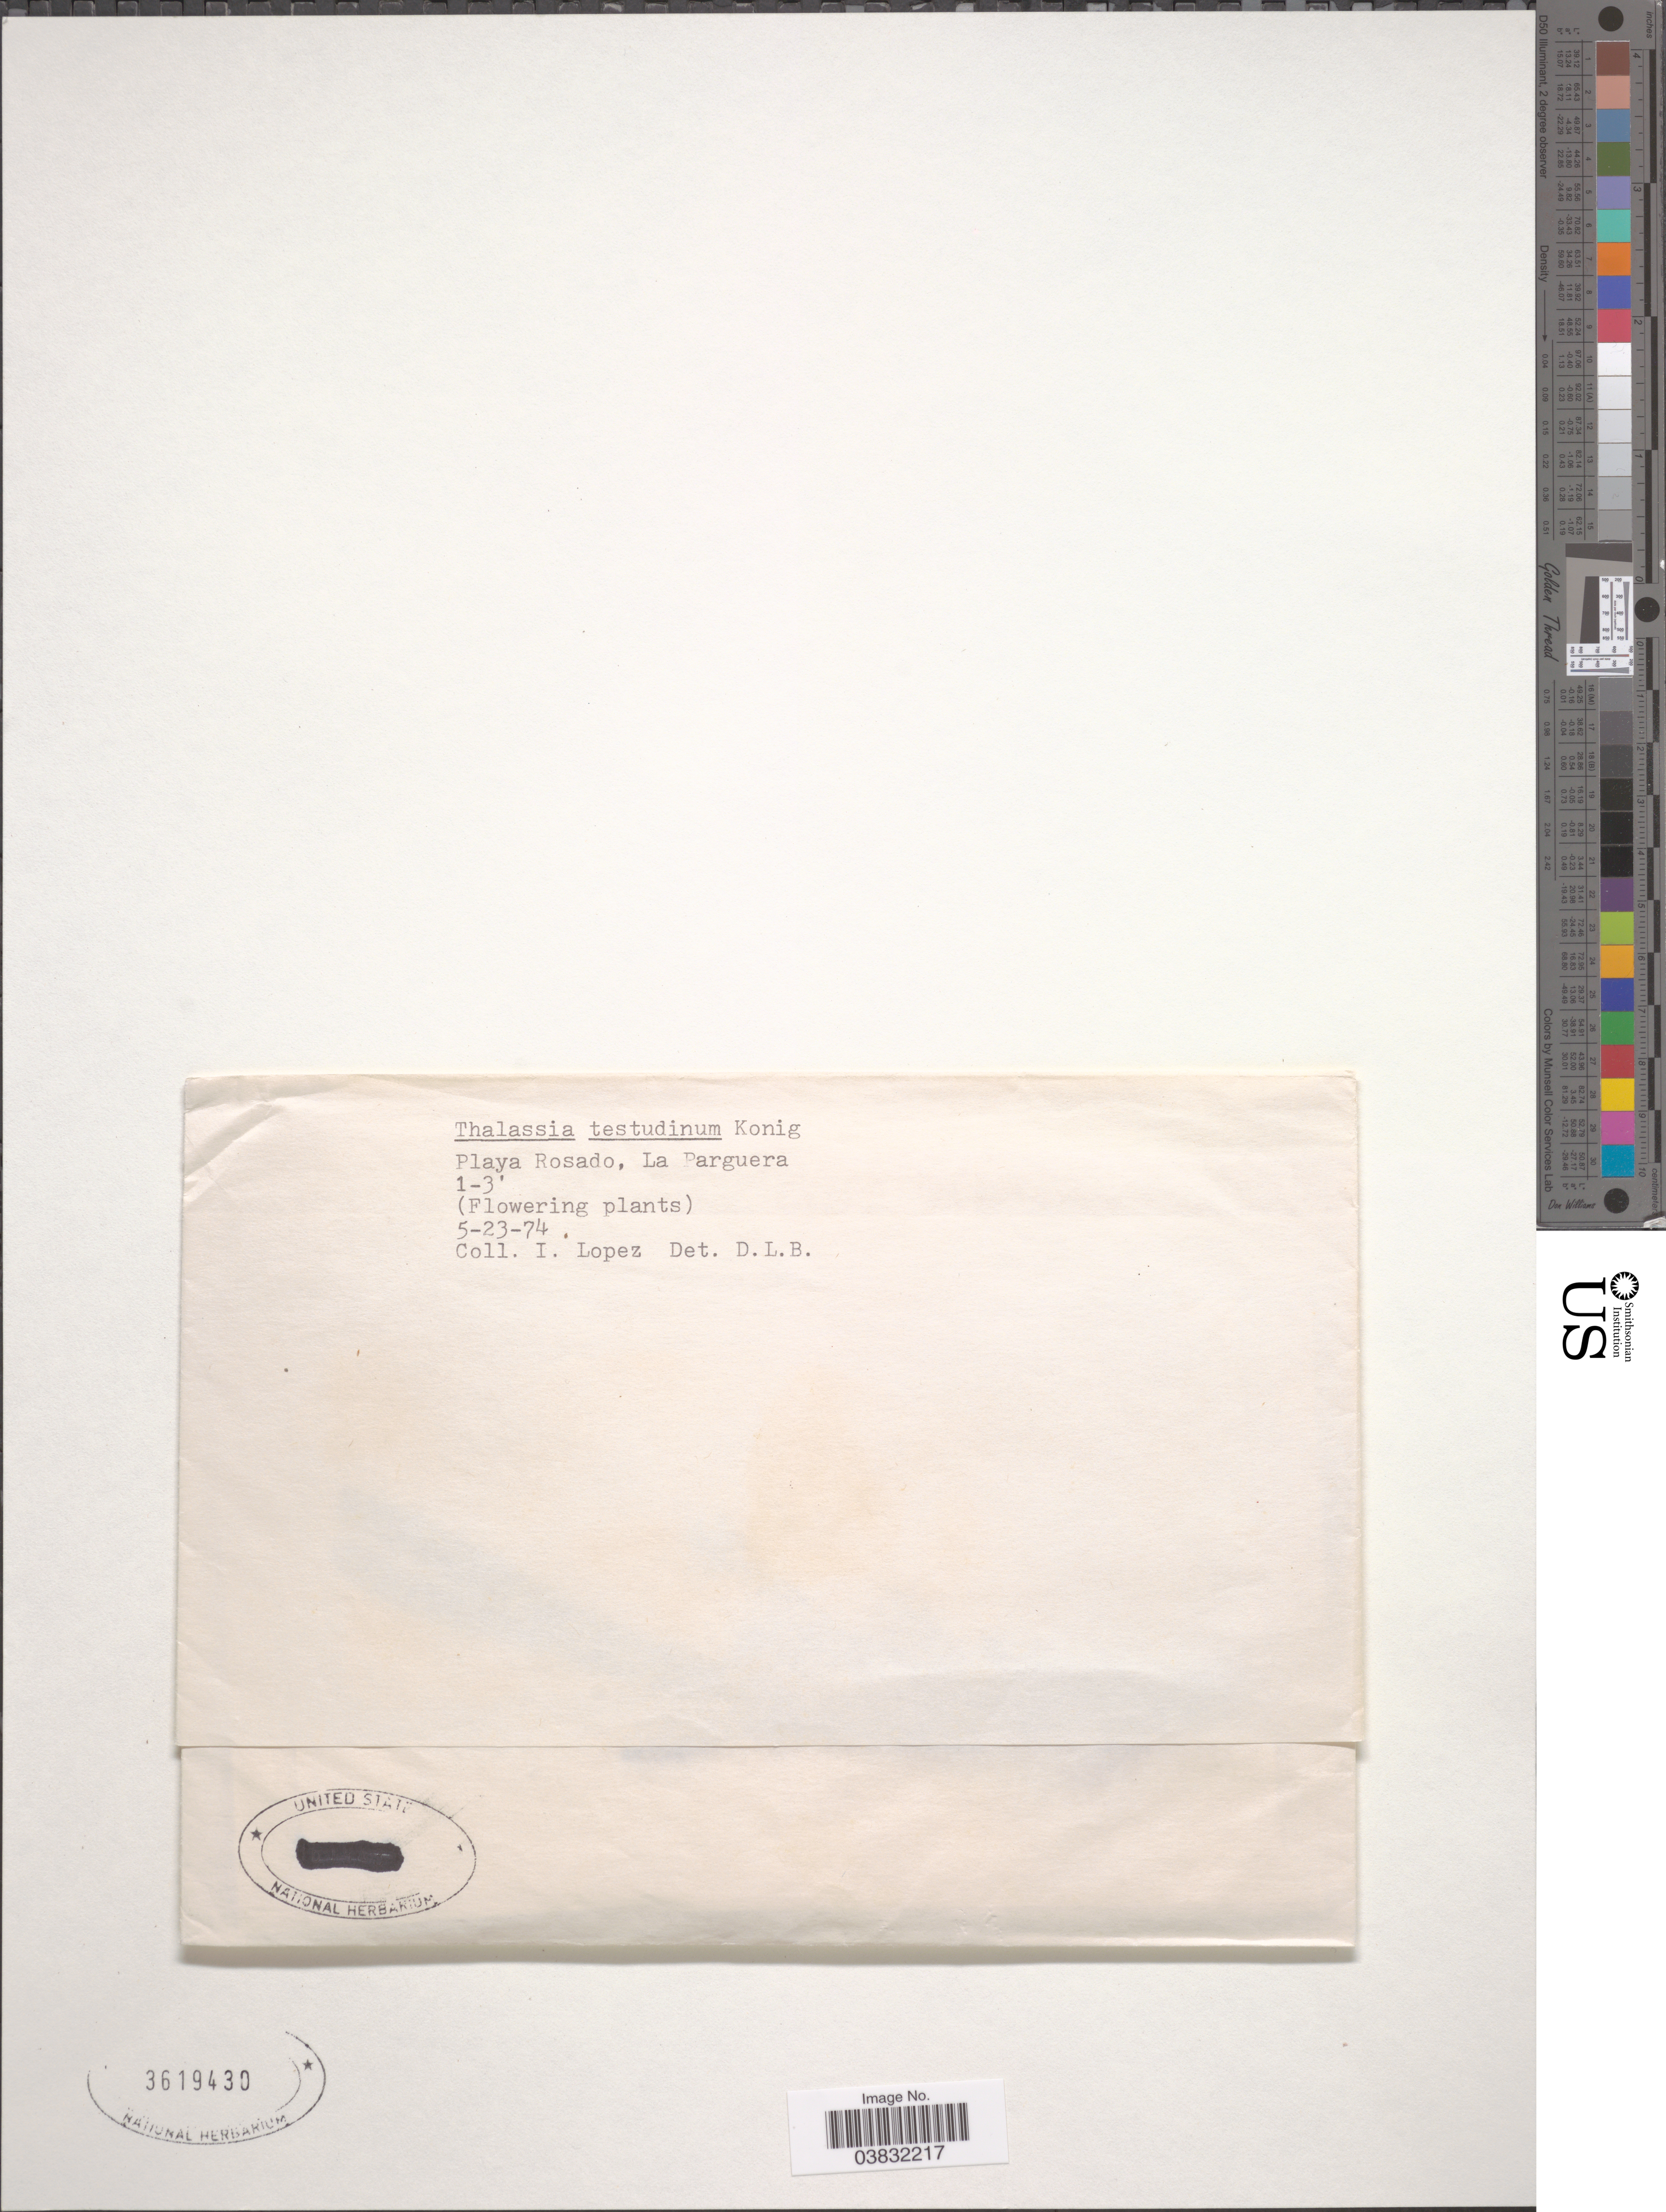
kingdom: Plantae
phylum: Tracheophyta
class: Liliopsida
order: Alismatales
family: Hydrocharitaceae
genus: Thalassia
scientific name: Thalassia testudinum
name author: Banks & Sol. ex K.D. Koenig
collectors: I. Lopez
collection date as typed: Transcribed d/m/y: 23/5/74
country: Puerto Rico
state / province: Mayagüez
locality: Playa Rosado, La Parguera.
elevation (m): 0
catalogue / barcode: US 3619430